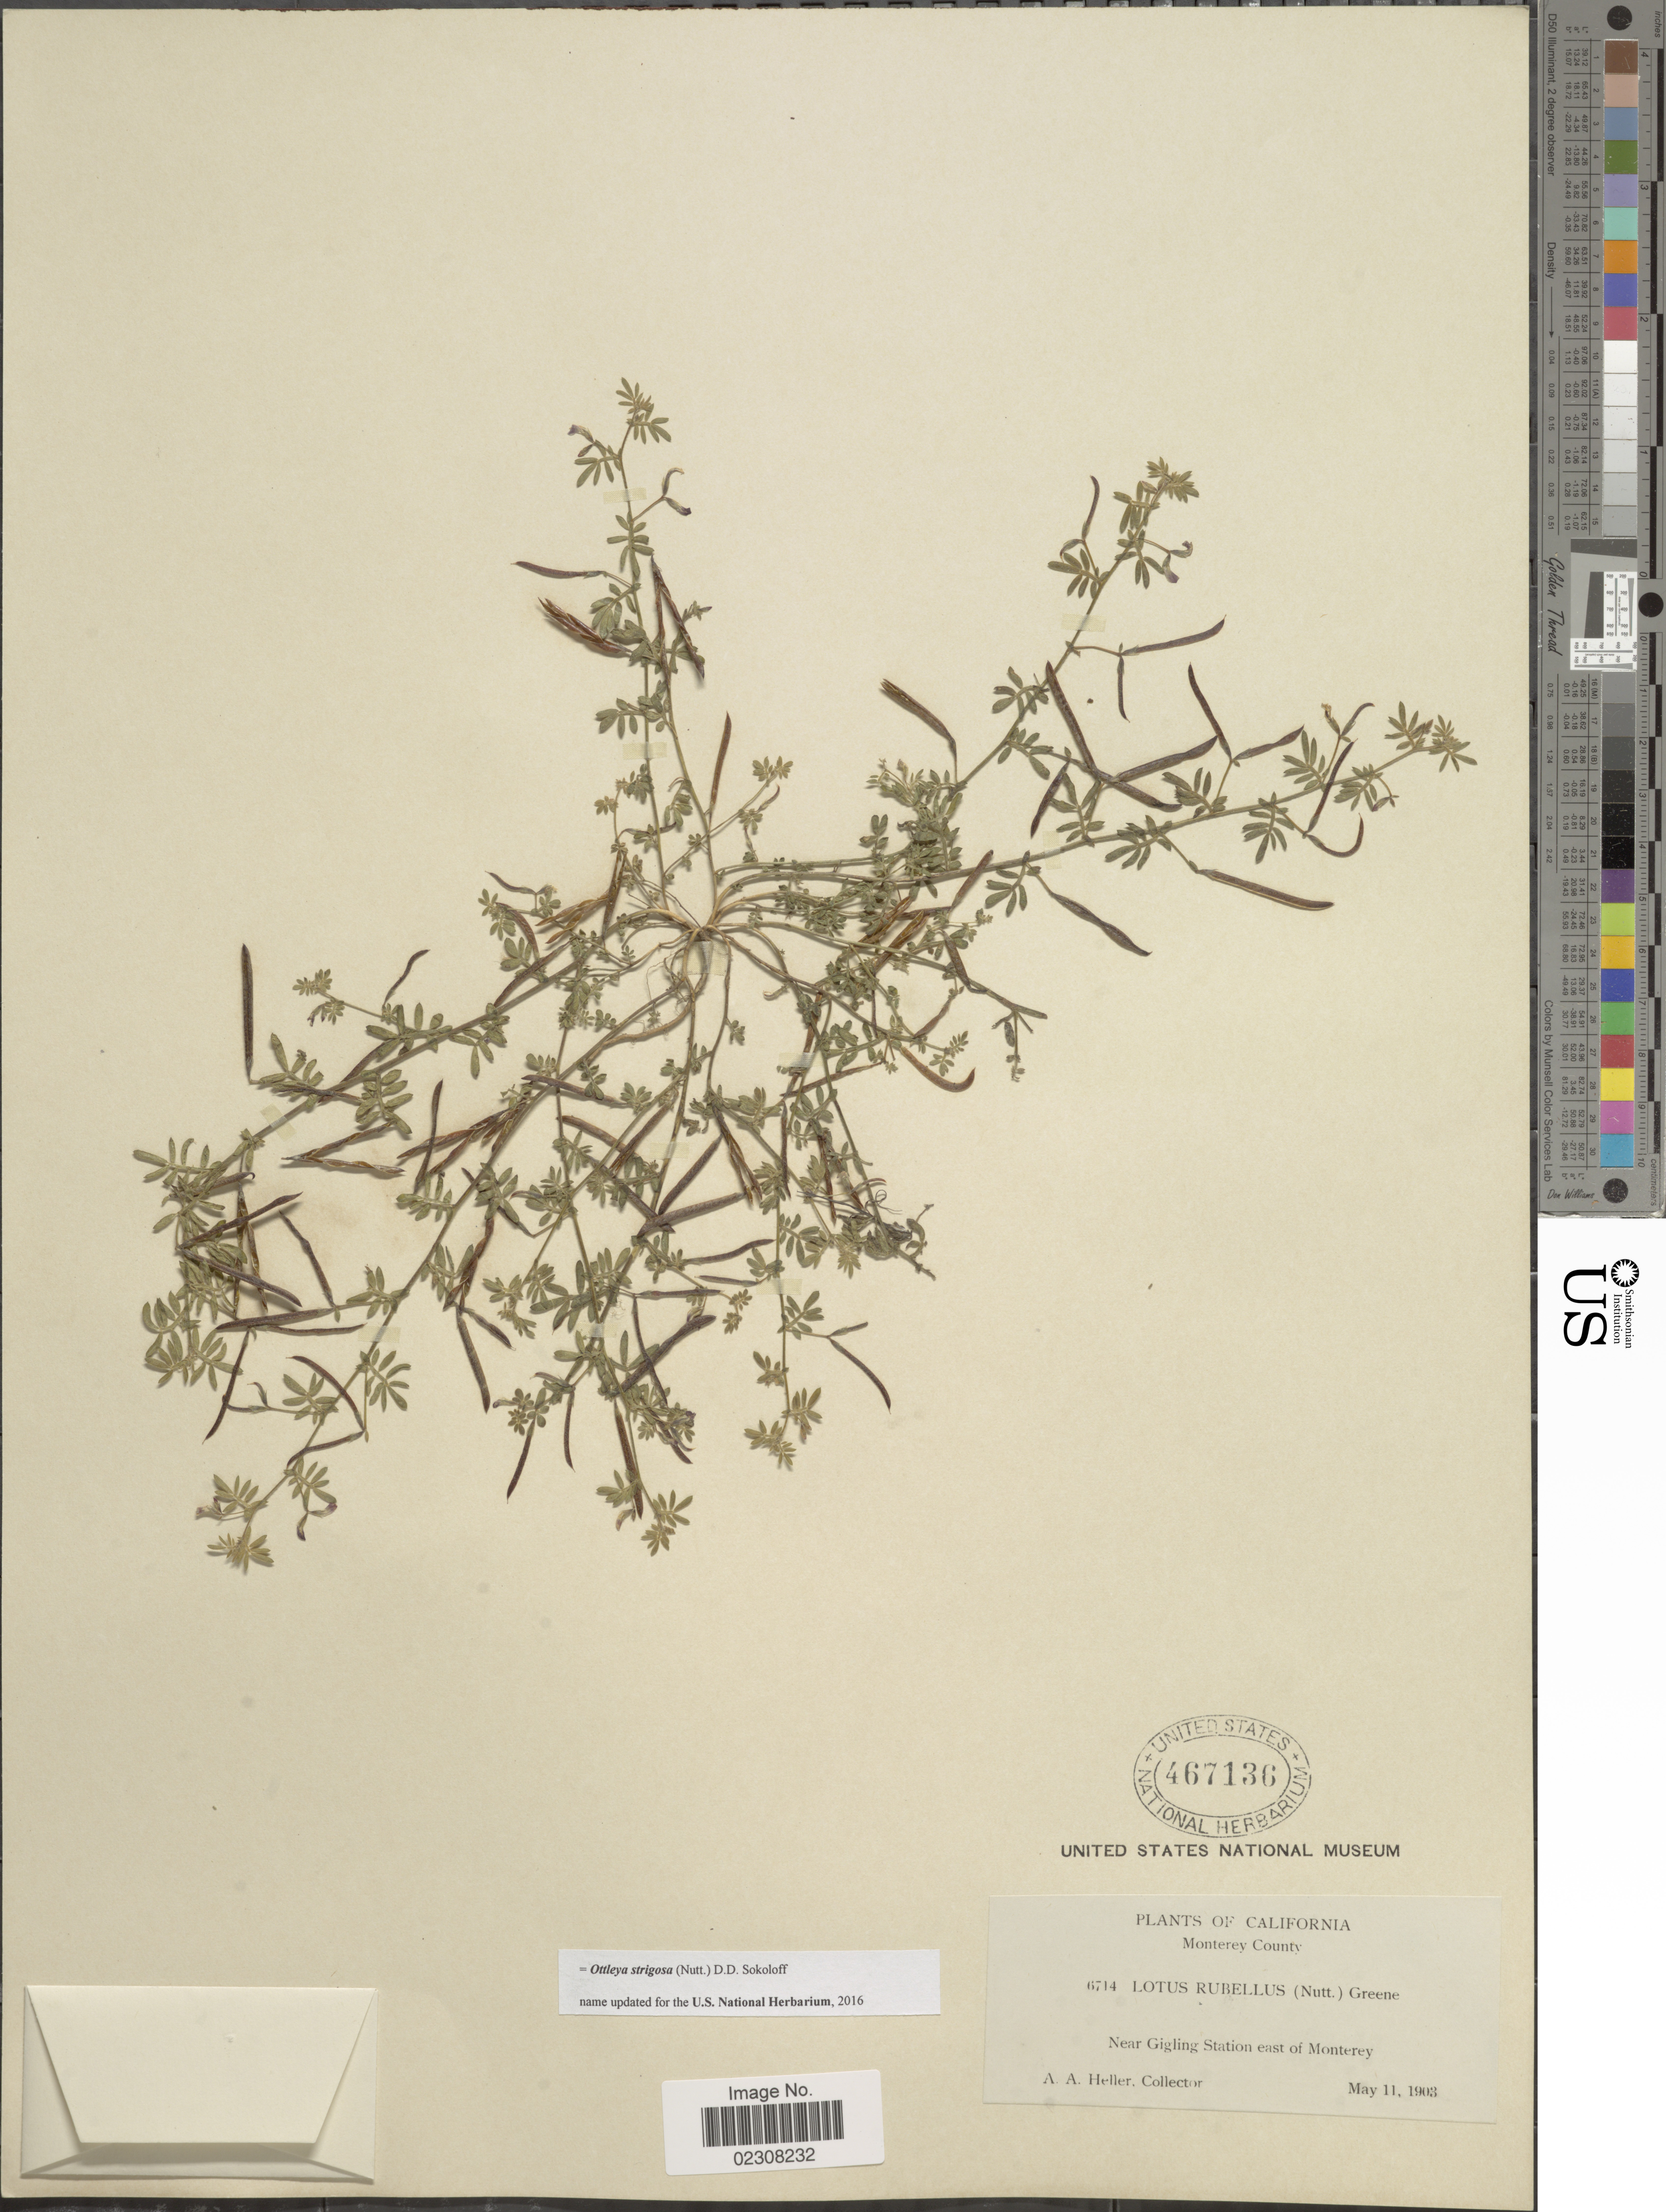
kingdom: Plantae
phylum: Tracheophyta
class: Magnoliopsida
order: Fabales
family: Fabaceae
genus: Ottleya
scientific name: Ottleya strigosa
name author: (Nutt.) D.D. Sokoloff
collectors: A. A. Heller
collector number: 6714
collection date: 1903-05-11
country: United States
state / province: California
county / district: Monterey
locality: Monterey County, near Gigling Station east of Monterey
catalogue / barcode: US 467136